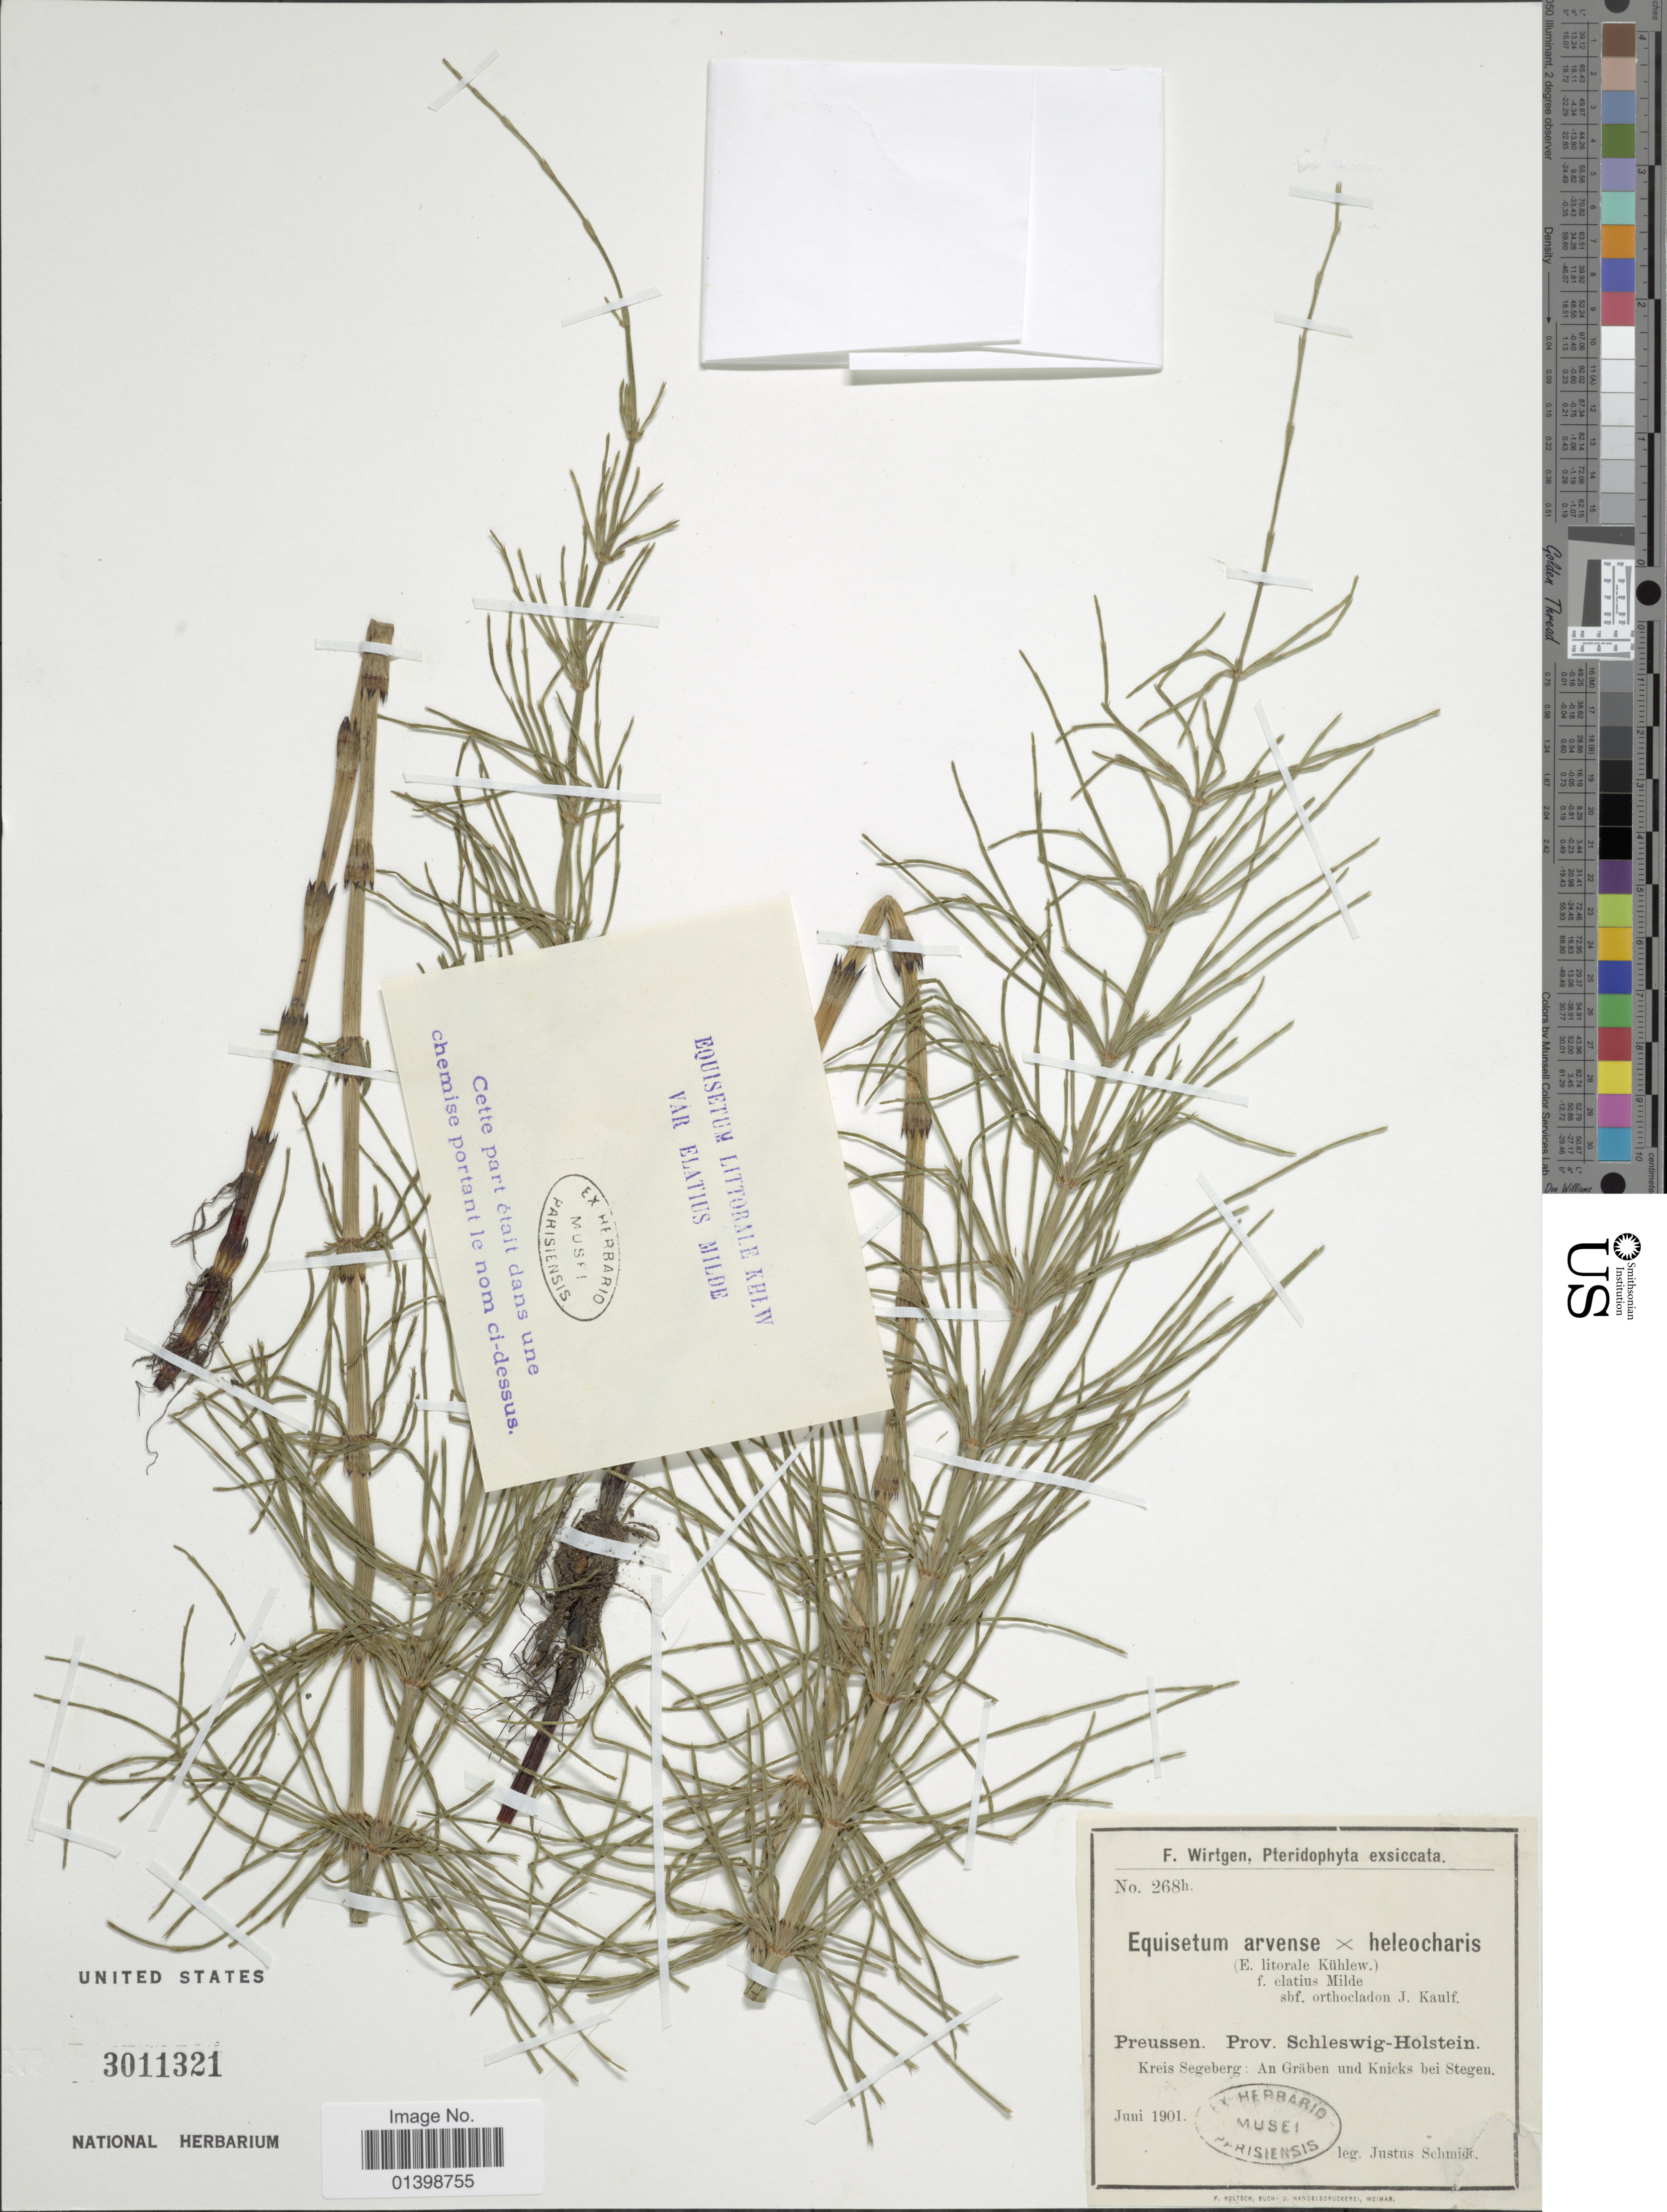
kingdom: Plantae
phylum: Tracheophyta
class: Polypodiopsida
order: Equisetales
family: Equisetaceae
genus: Equisetum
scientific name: Equisetum x litorale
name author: Kuhlw.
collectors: J. Schmidt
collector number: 268h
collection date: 1901-06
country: Germany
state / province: Schleswig-Holstein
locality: Preussen, Kreis Segeberg: An Gräben und Knicks bei Stegen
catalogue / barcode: US 3011321